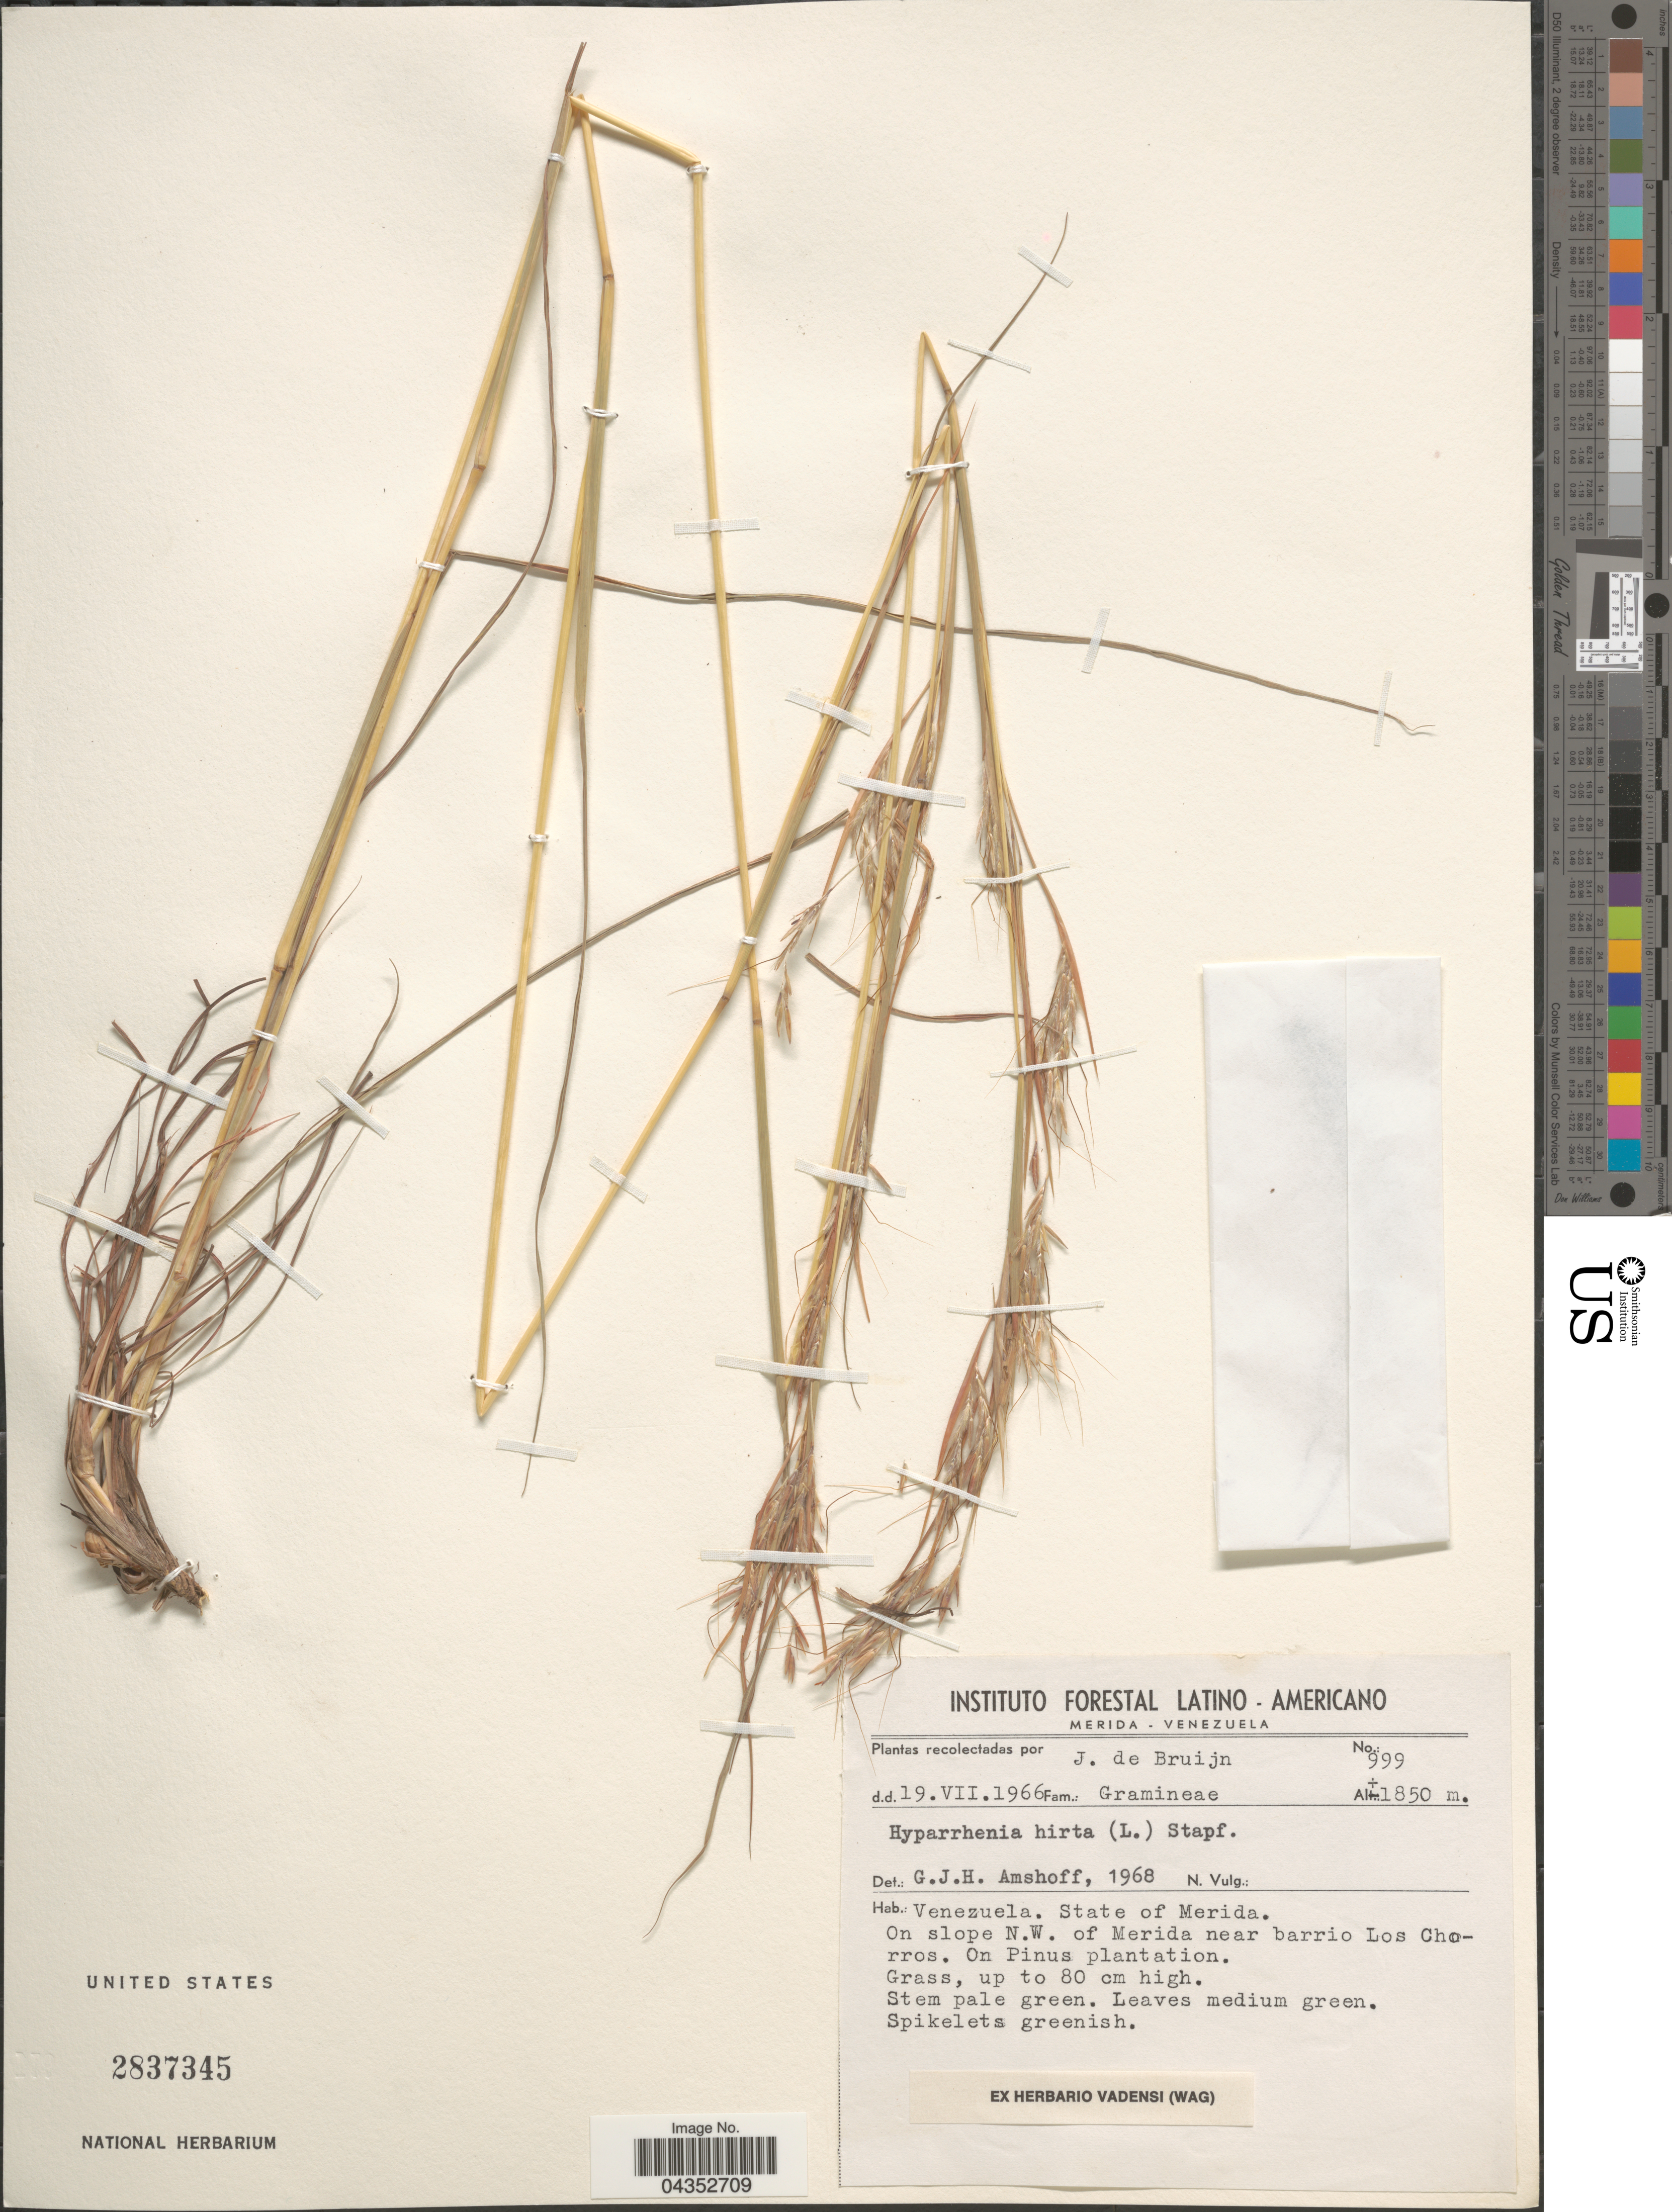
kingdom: Plantae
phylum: Tracheophyta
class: Liliopsida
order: Poales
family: Poaceae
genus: Hyparrhenia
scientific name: Hyparrhenia hirta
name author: (L.) Stapf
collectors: J. Bruijn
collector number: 999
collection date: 1966-07-19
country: Venezuela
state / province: Merida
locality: State of Merida. On slope N. W. of Merida near barrio Los Chorros. On Pinus plantation.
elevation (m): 1850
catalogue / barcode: US 2837345